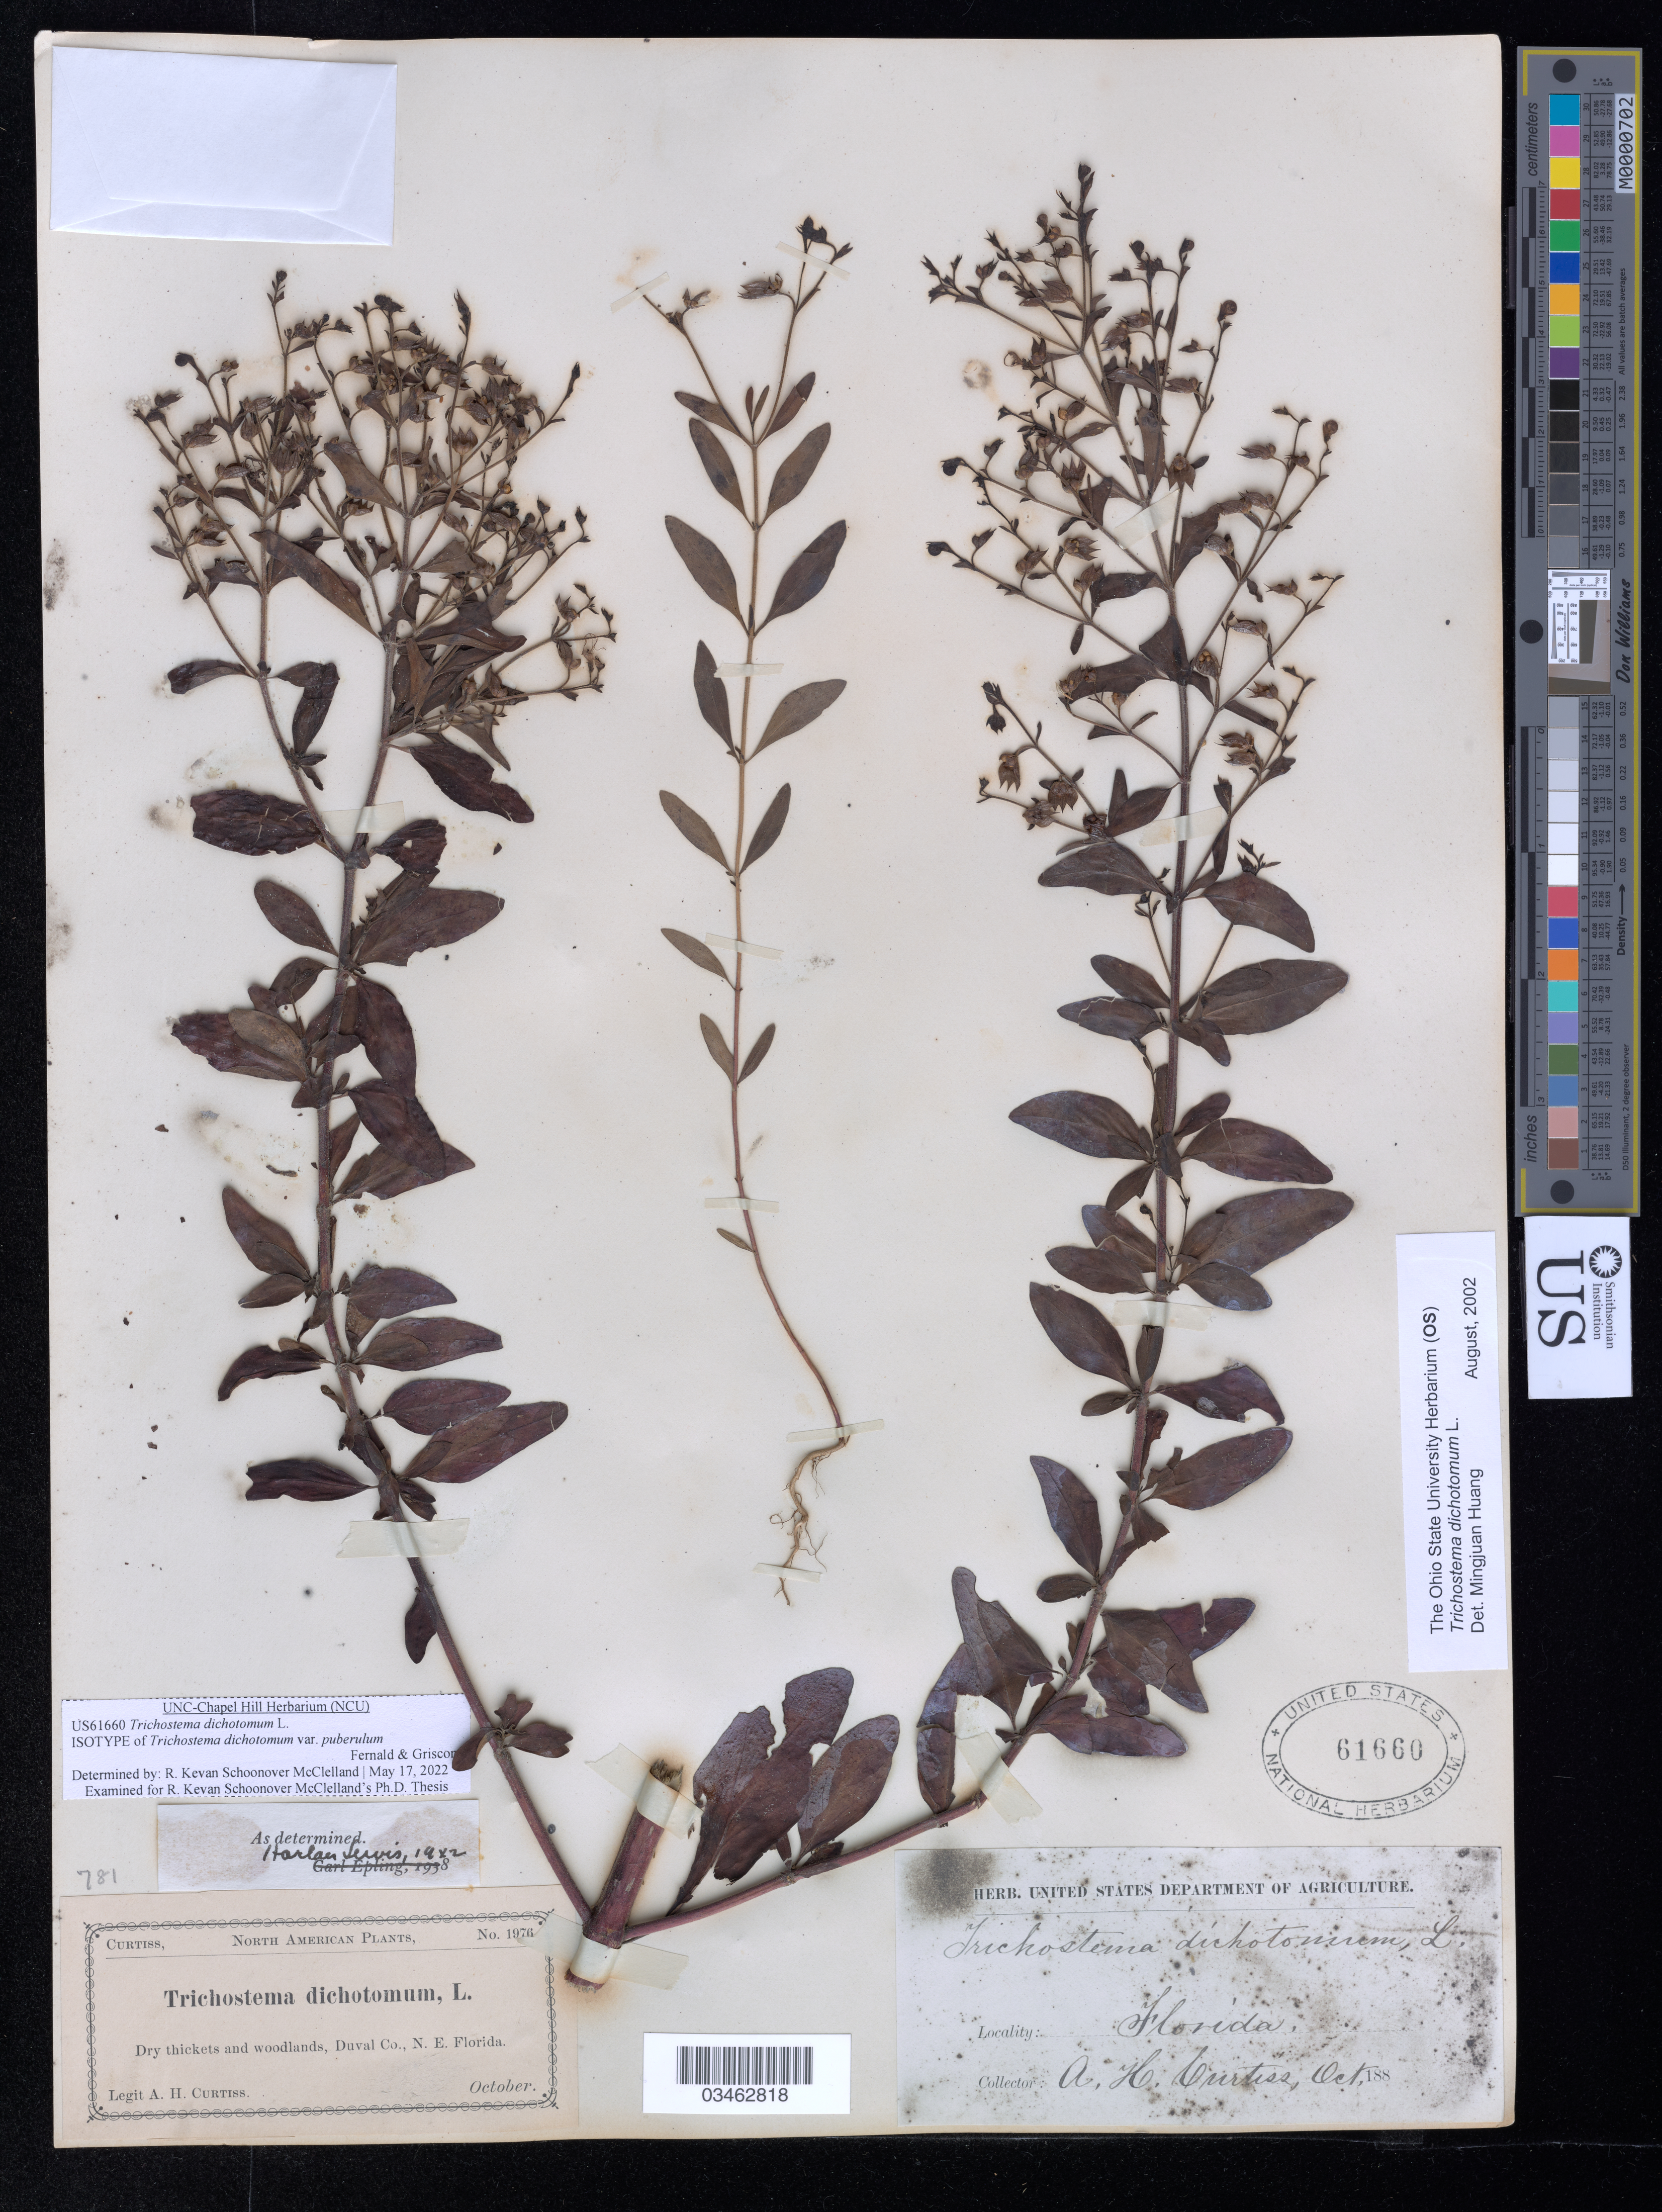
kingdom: Plantae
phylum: Tracheophyta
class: Magnoliopsida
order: Lamiales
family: Lamiaceae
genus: Trichostema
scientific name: Trichostema dichotomum var. puberulum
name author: Fernald & Griscom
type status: Isotype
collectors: A. H. Curtiss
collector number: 1976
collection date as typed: Oct 188-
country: United States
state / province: Florida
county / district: Duval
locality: N.E. Florida.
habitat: Dry thickets and woodlands.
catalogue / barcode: US 61660